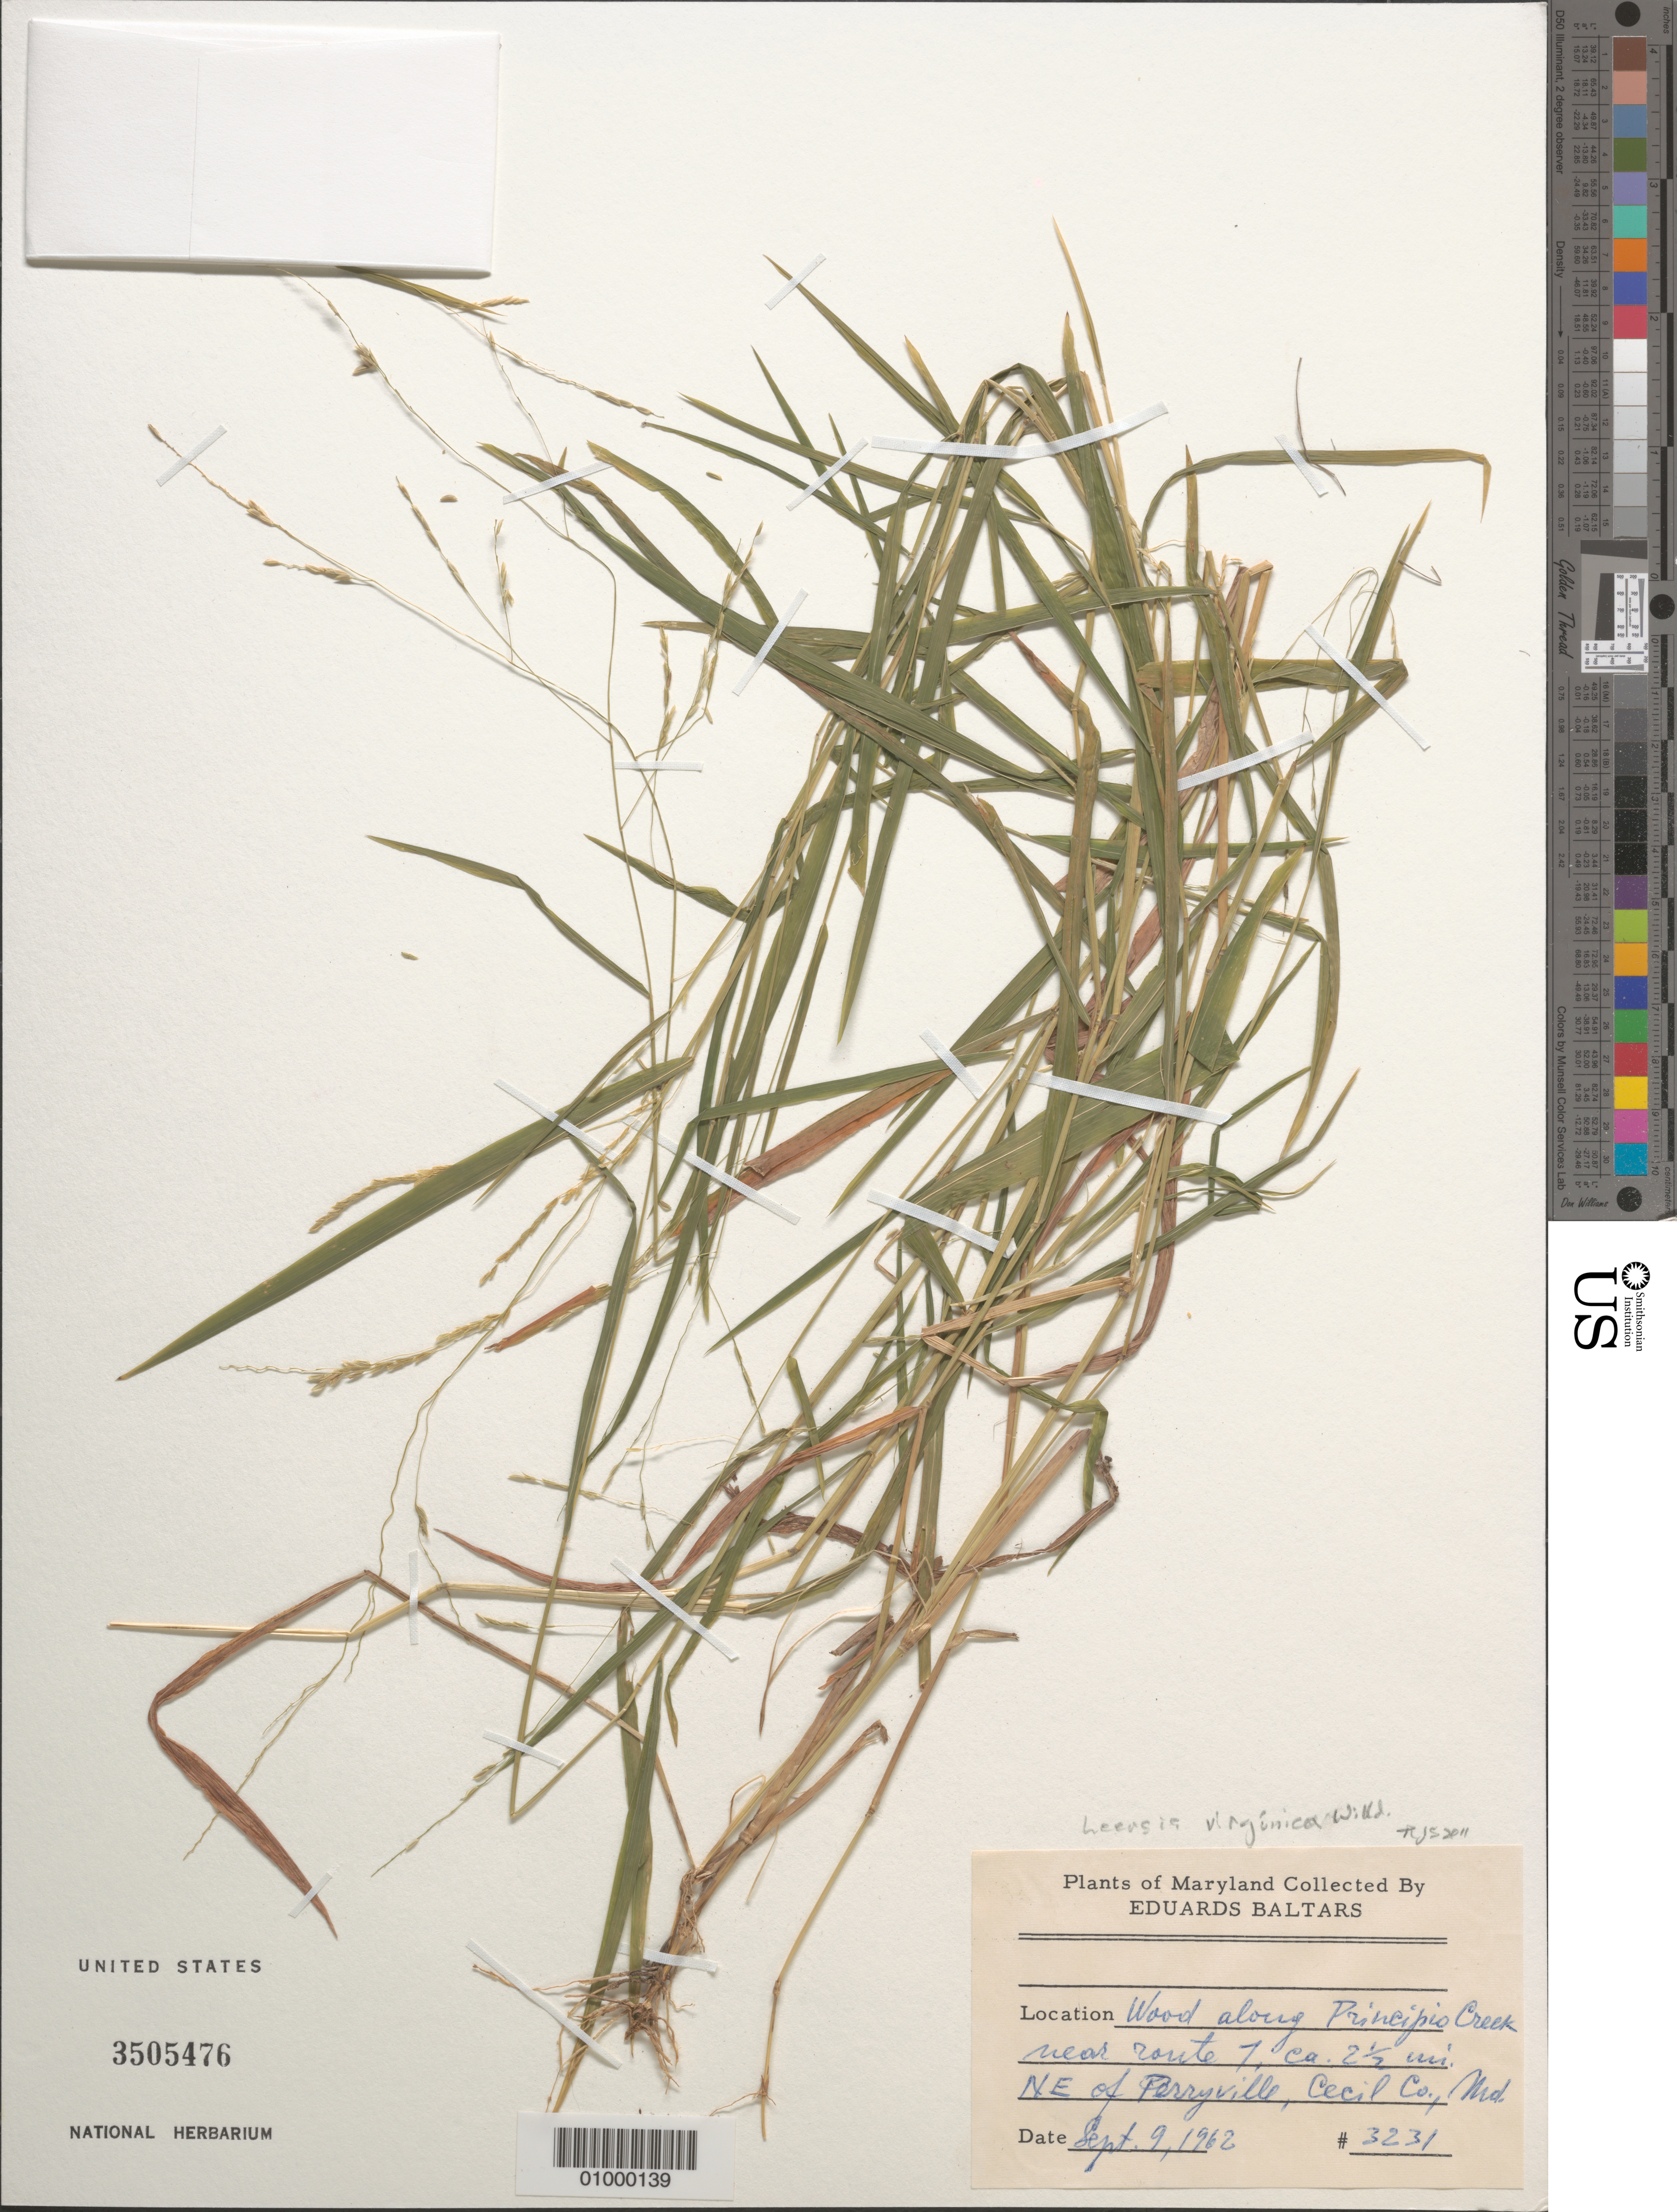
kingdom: Plantae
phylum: Tracheophyta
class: Liliopsida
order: Poales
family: Poaceae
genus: Leersia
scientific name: Leersia virginica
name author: Willd.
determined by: Soreng, Robert J., Research Associate (BOT), Smithsonian Institution - National Museum of Natural History (UNITED STATES)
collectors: E. Baltars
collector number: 3231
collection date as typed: Sept. 9, 1962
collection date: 1962-09-09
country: United States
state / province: Maryland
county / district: Cecil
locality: Along Principio Creek near route 7, ca. 2.5 mi. NE of Perryville.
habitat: wood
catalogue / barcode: US 2505476